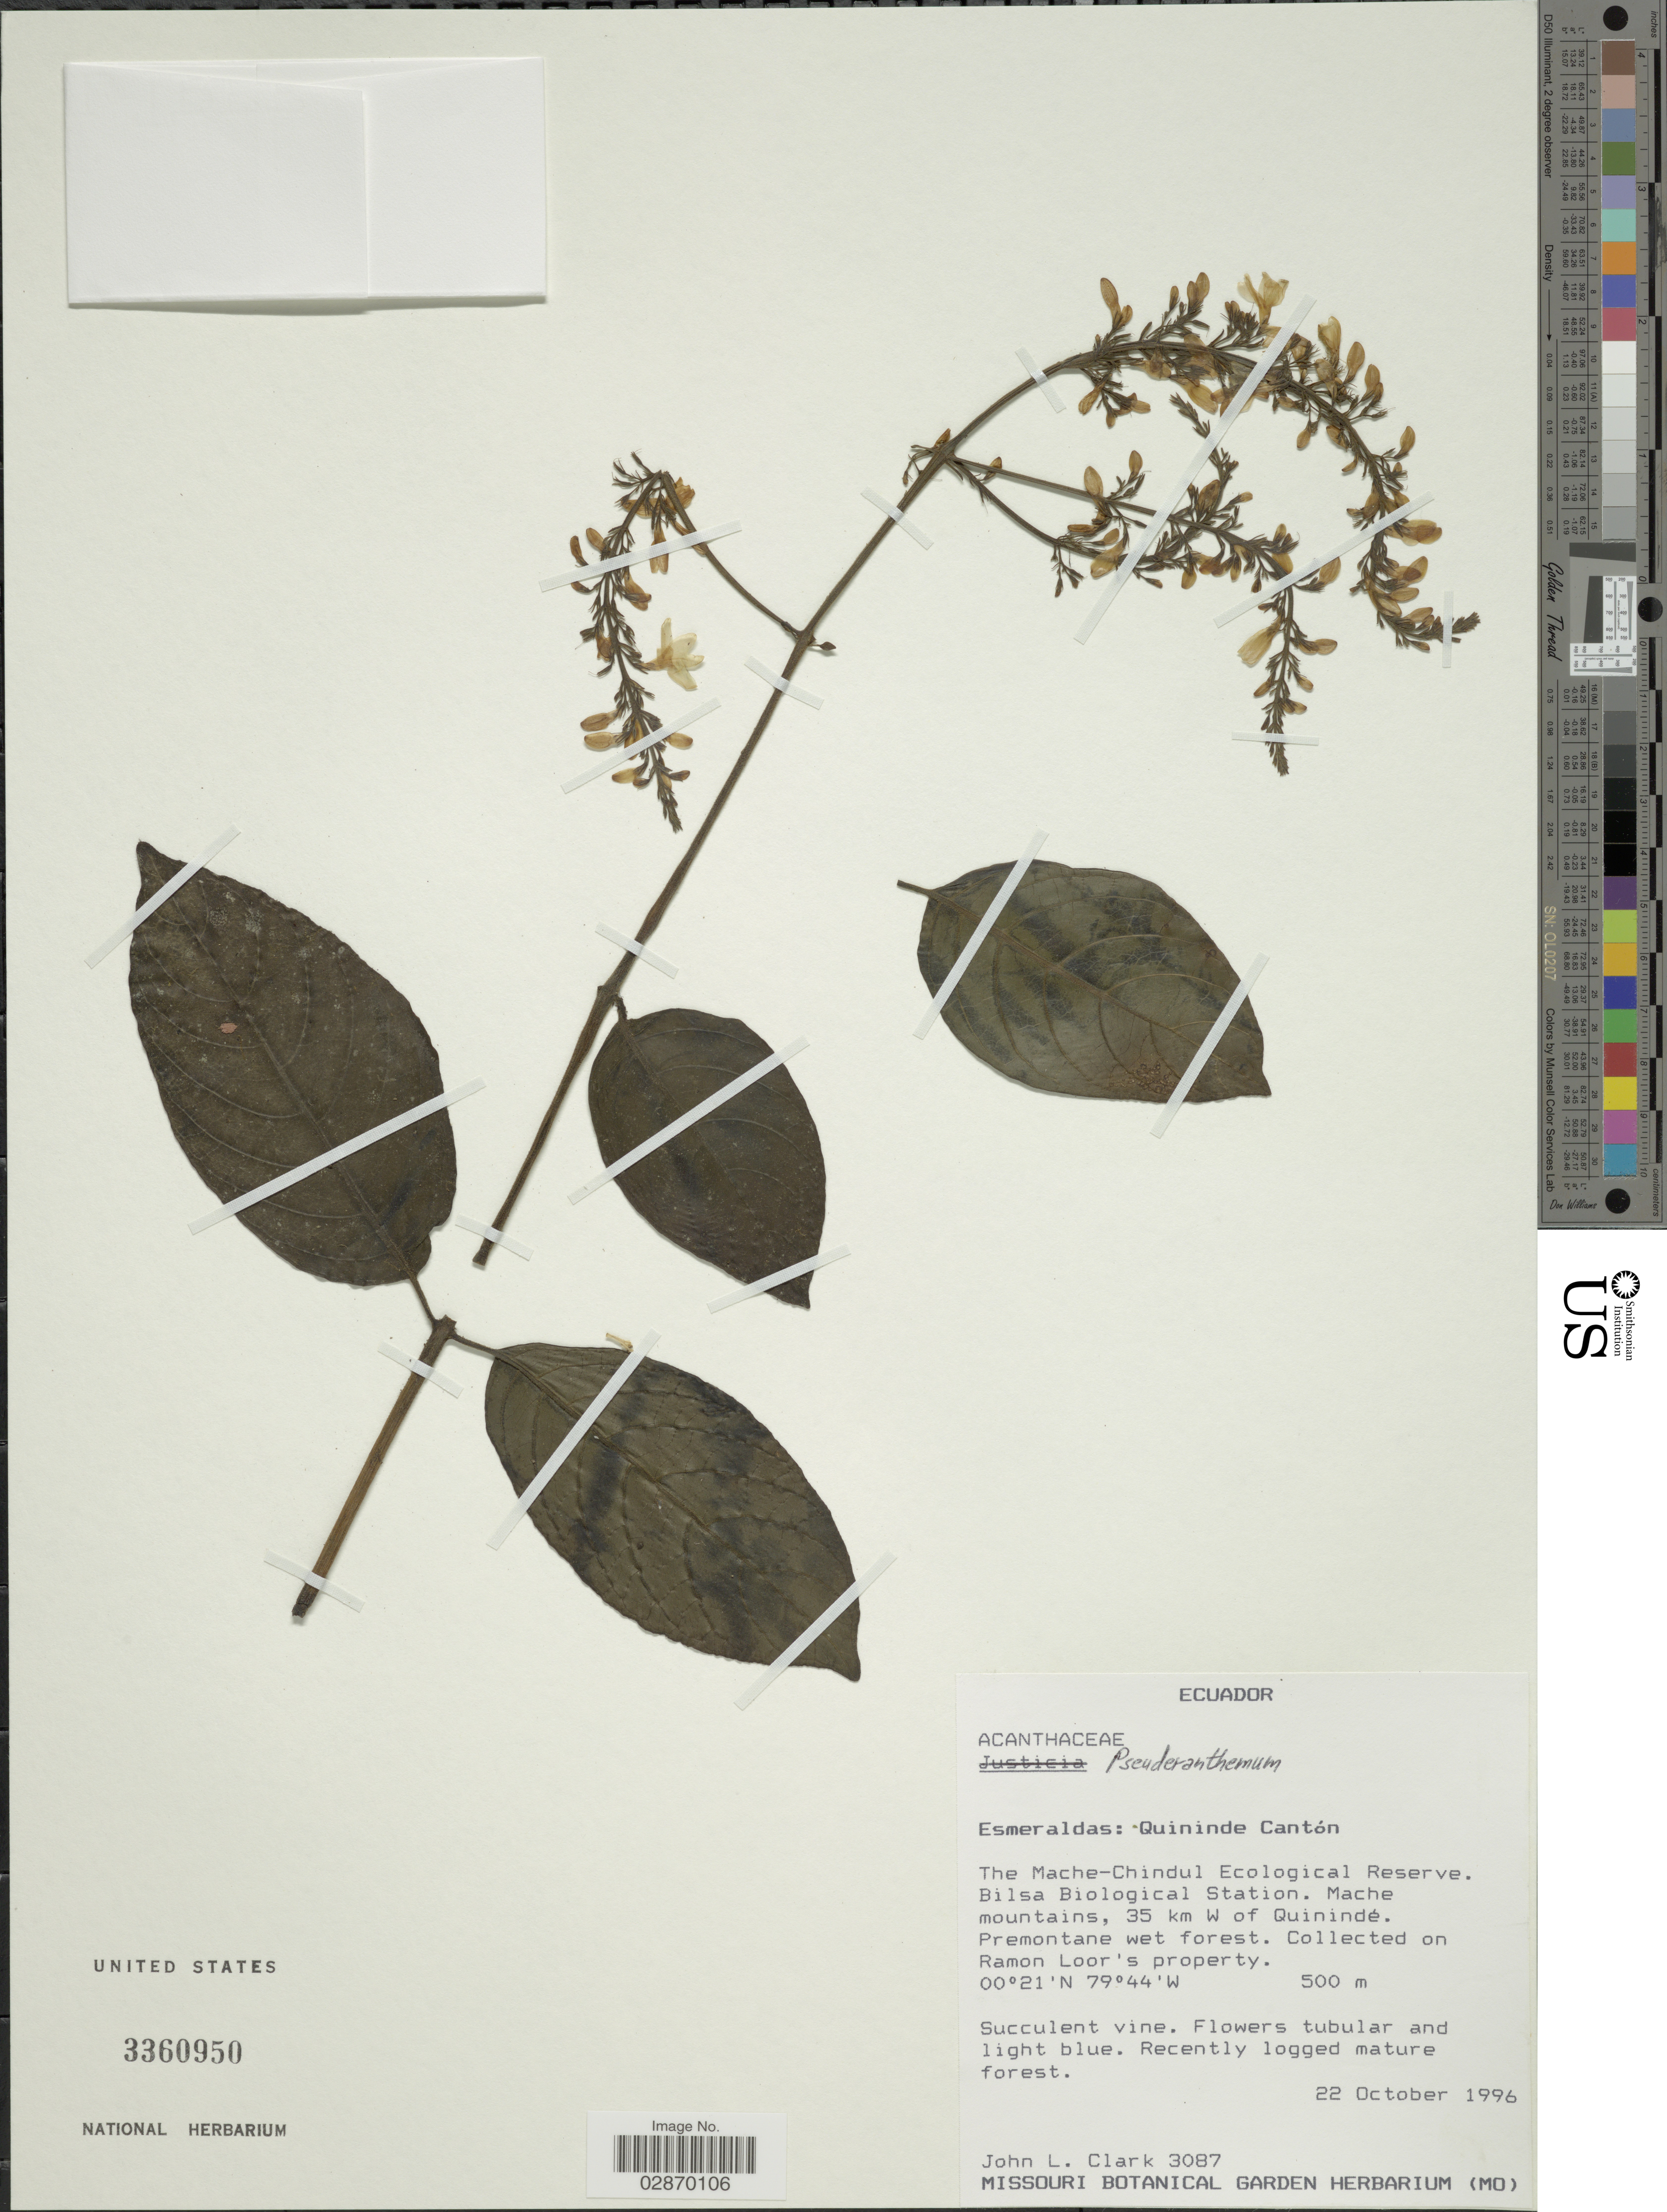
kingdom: Plantae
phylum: Tracheophyta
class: Magnoliopsida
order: Lamiales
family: Acanthaceae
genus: Pseuderanthemum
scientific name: Pseuderanthemum sp.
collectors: J. L. Clark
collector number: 3087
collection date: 1996-10-22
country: Ecuador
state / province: Esmeraldas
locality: Quininde Cantón, The Mache-Chindul Ecological Reserve, Bilsa Biological Station, Mache Mountains, 35 km W of Quinindé, Premontane wet forest.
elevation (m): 500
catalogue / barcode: US 3360950